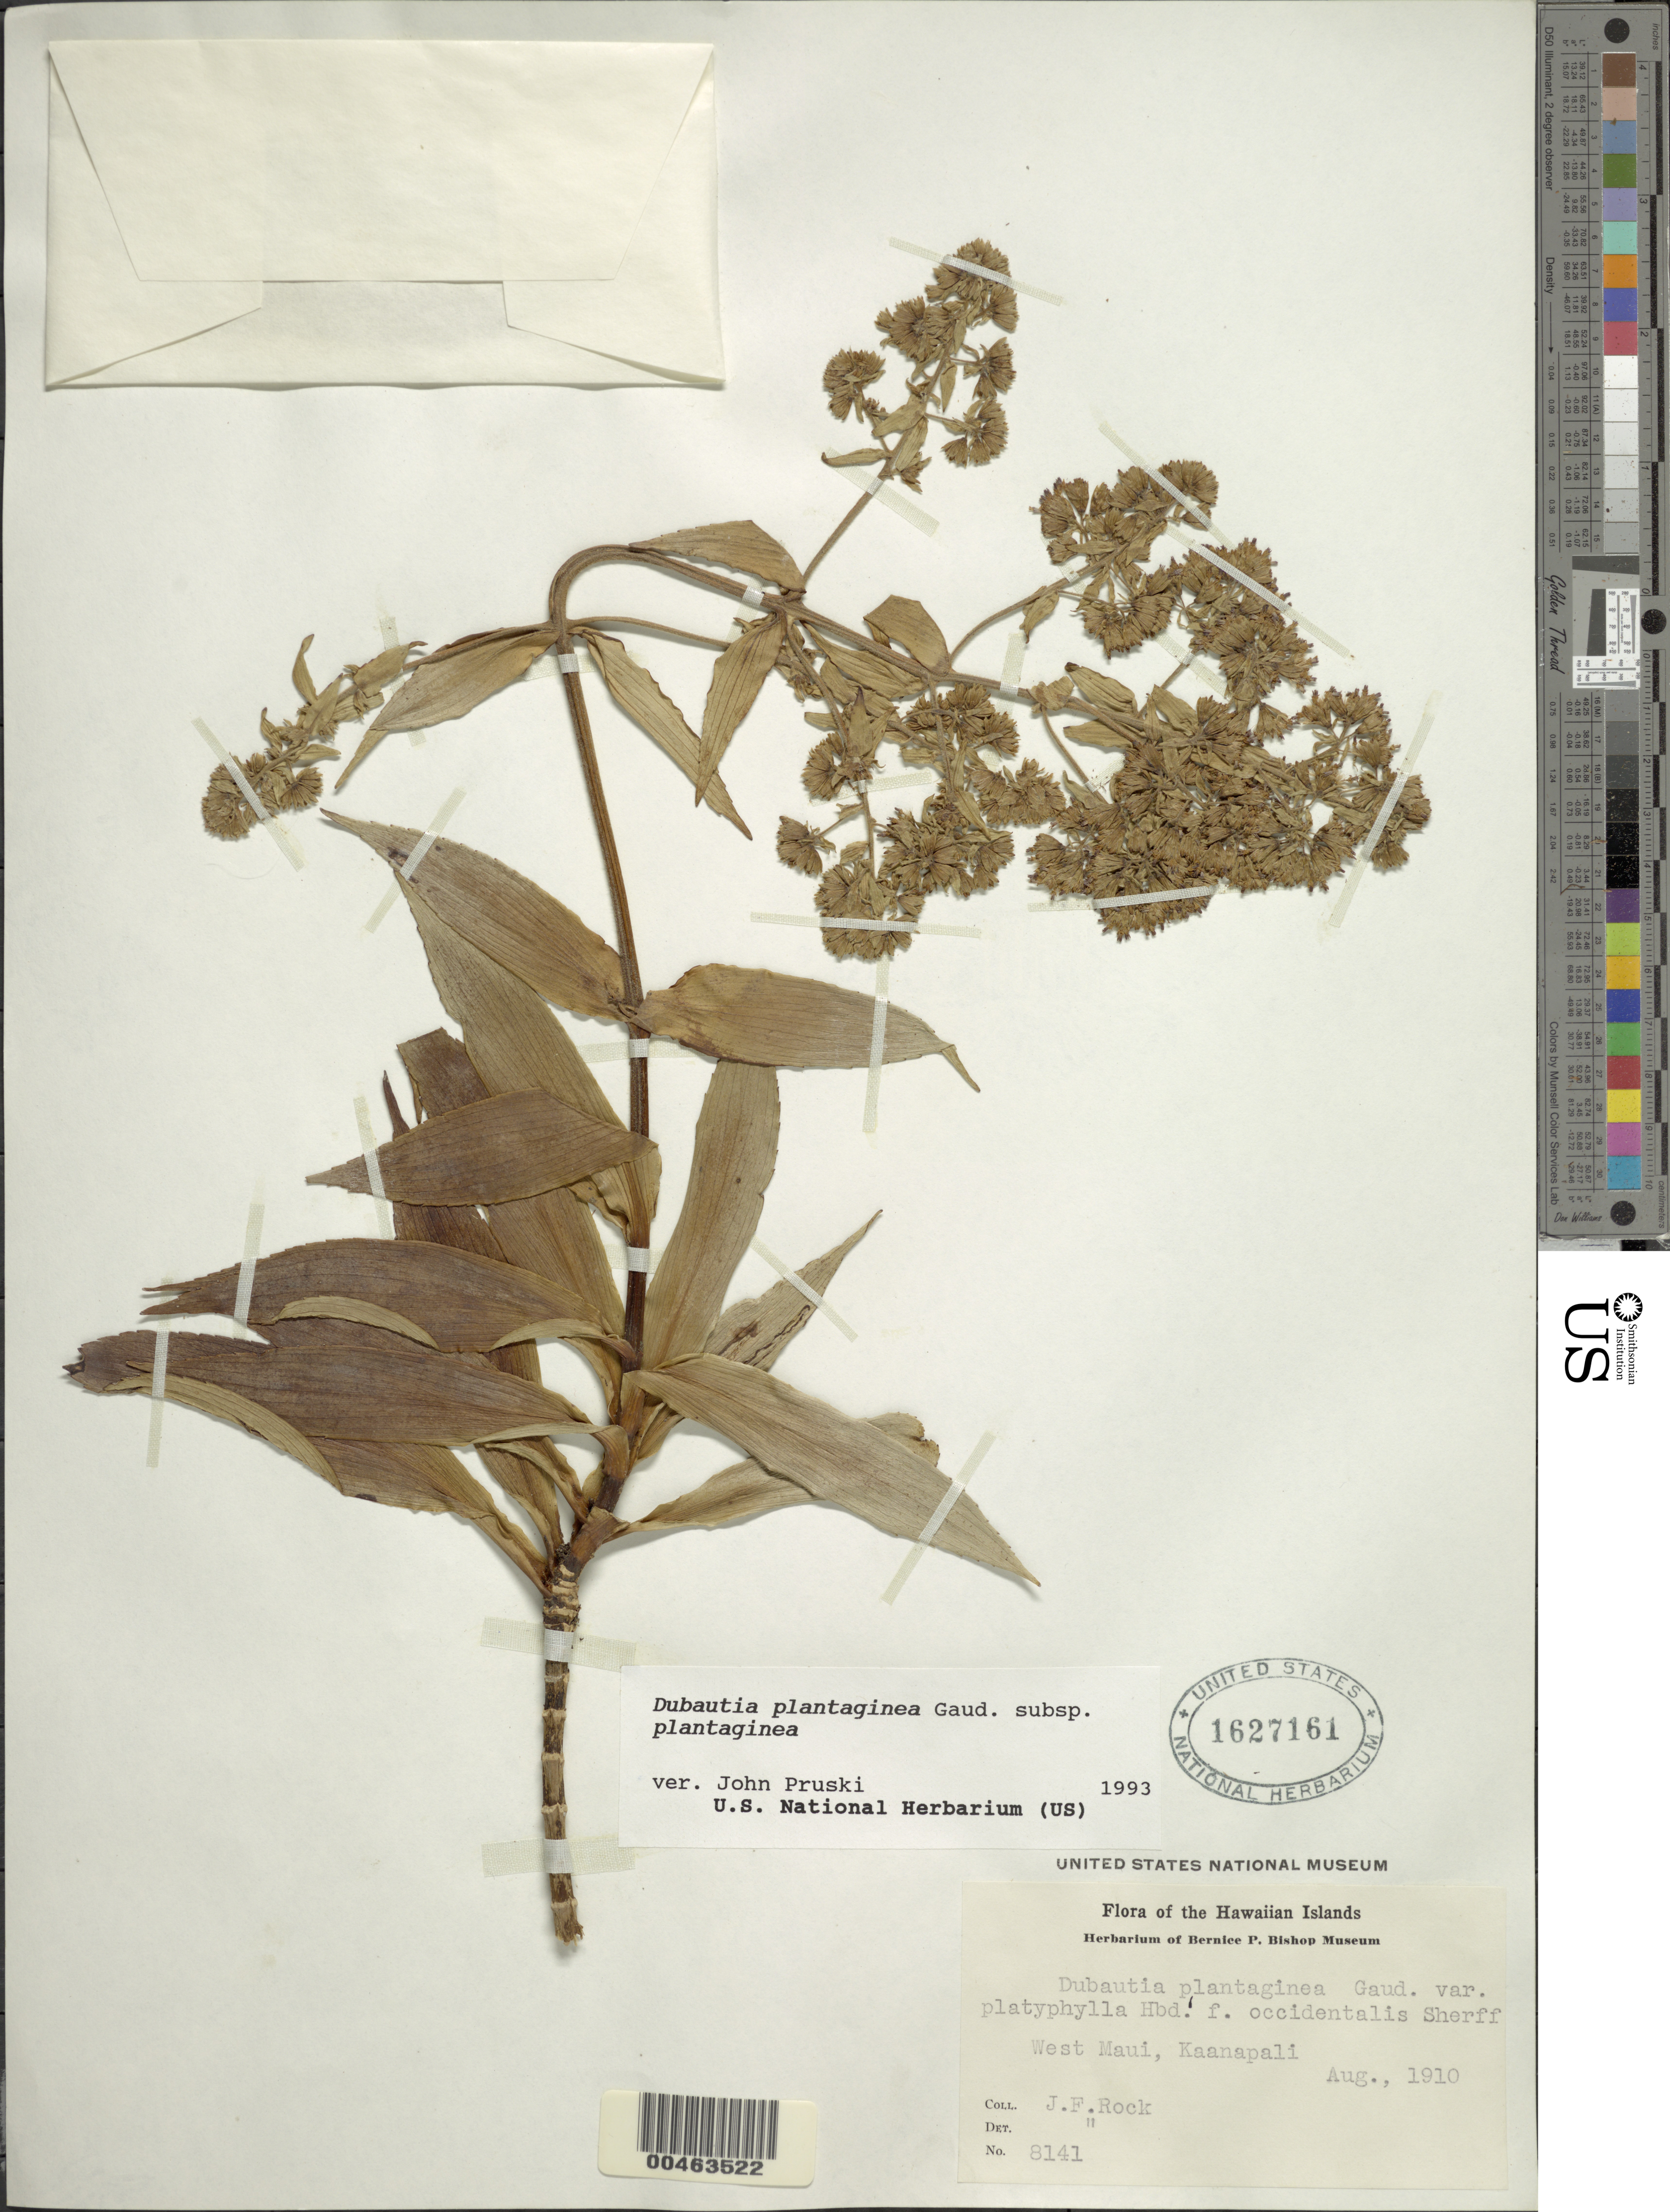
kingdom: Plantae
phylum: Tracheophyta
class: Magnoliopsida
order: Asterales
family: Asteraceae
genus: Dubautia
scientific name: Dubautia plantaginea subsp. plantaginea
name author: Gaudich.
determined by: Pruski, J. F.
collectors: J. F. Rock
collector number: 8141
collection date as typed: Aug 1910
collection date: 1910-08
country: United States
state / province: Hawaii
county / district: Maui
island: Maui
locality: West Maui, Kaanapali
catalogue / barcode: US 1627161